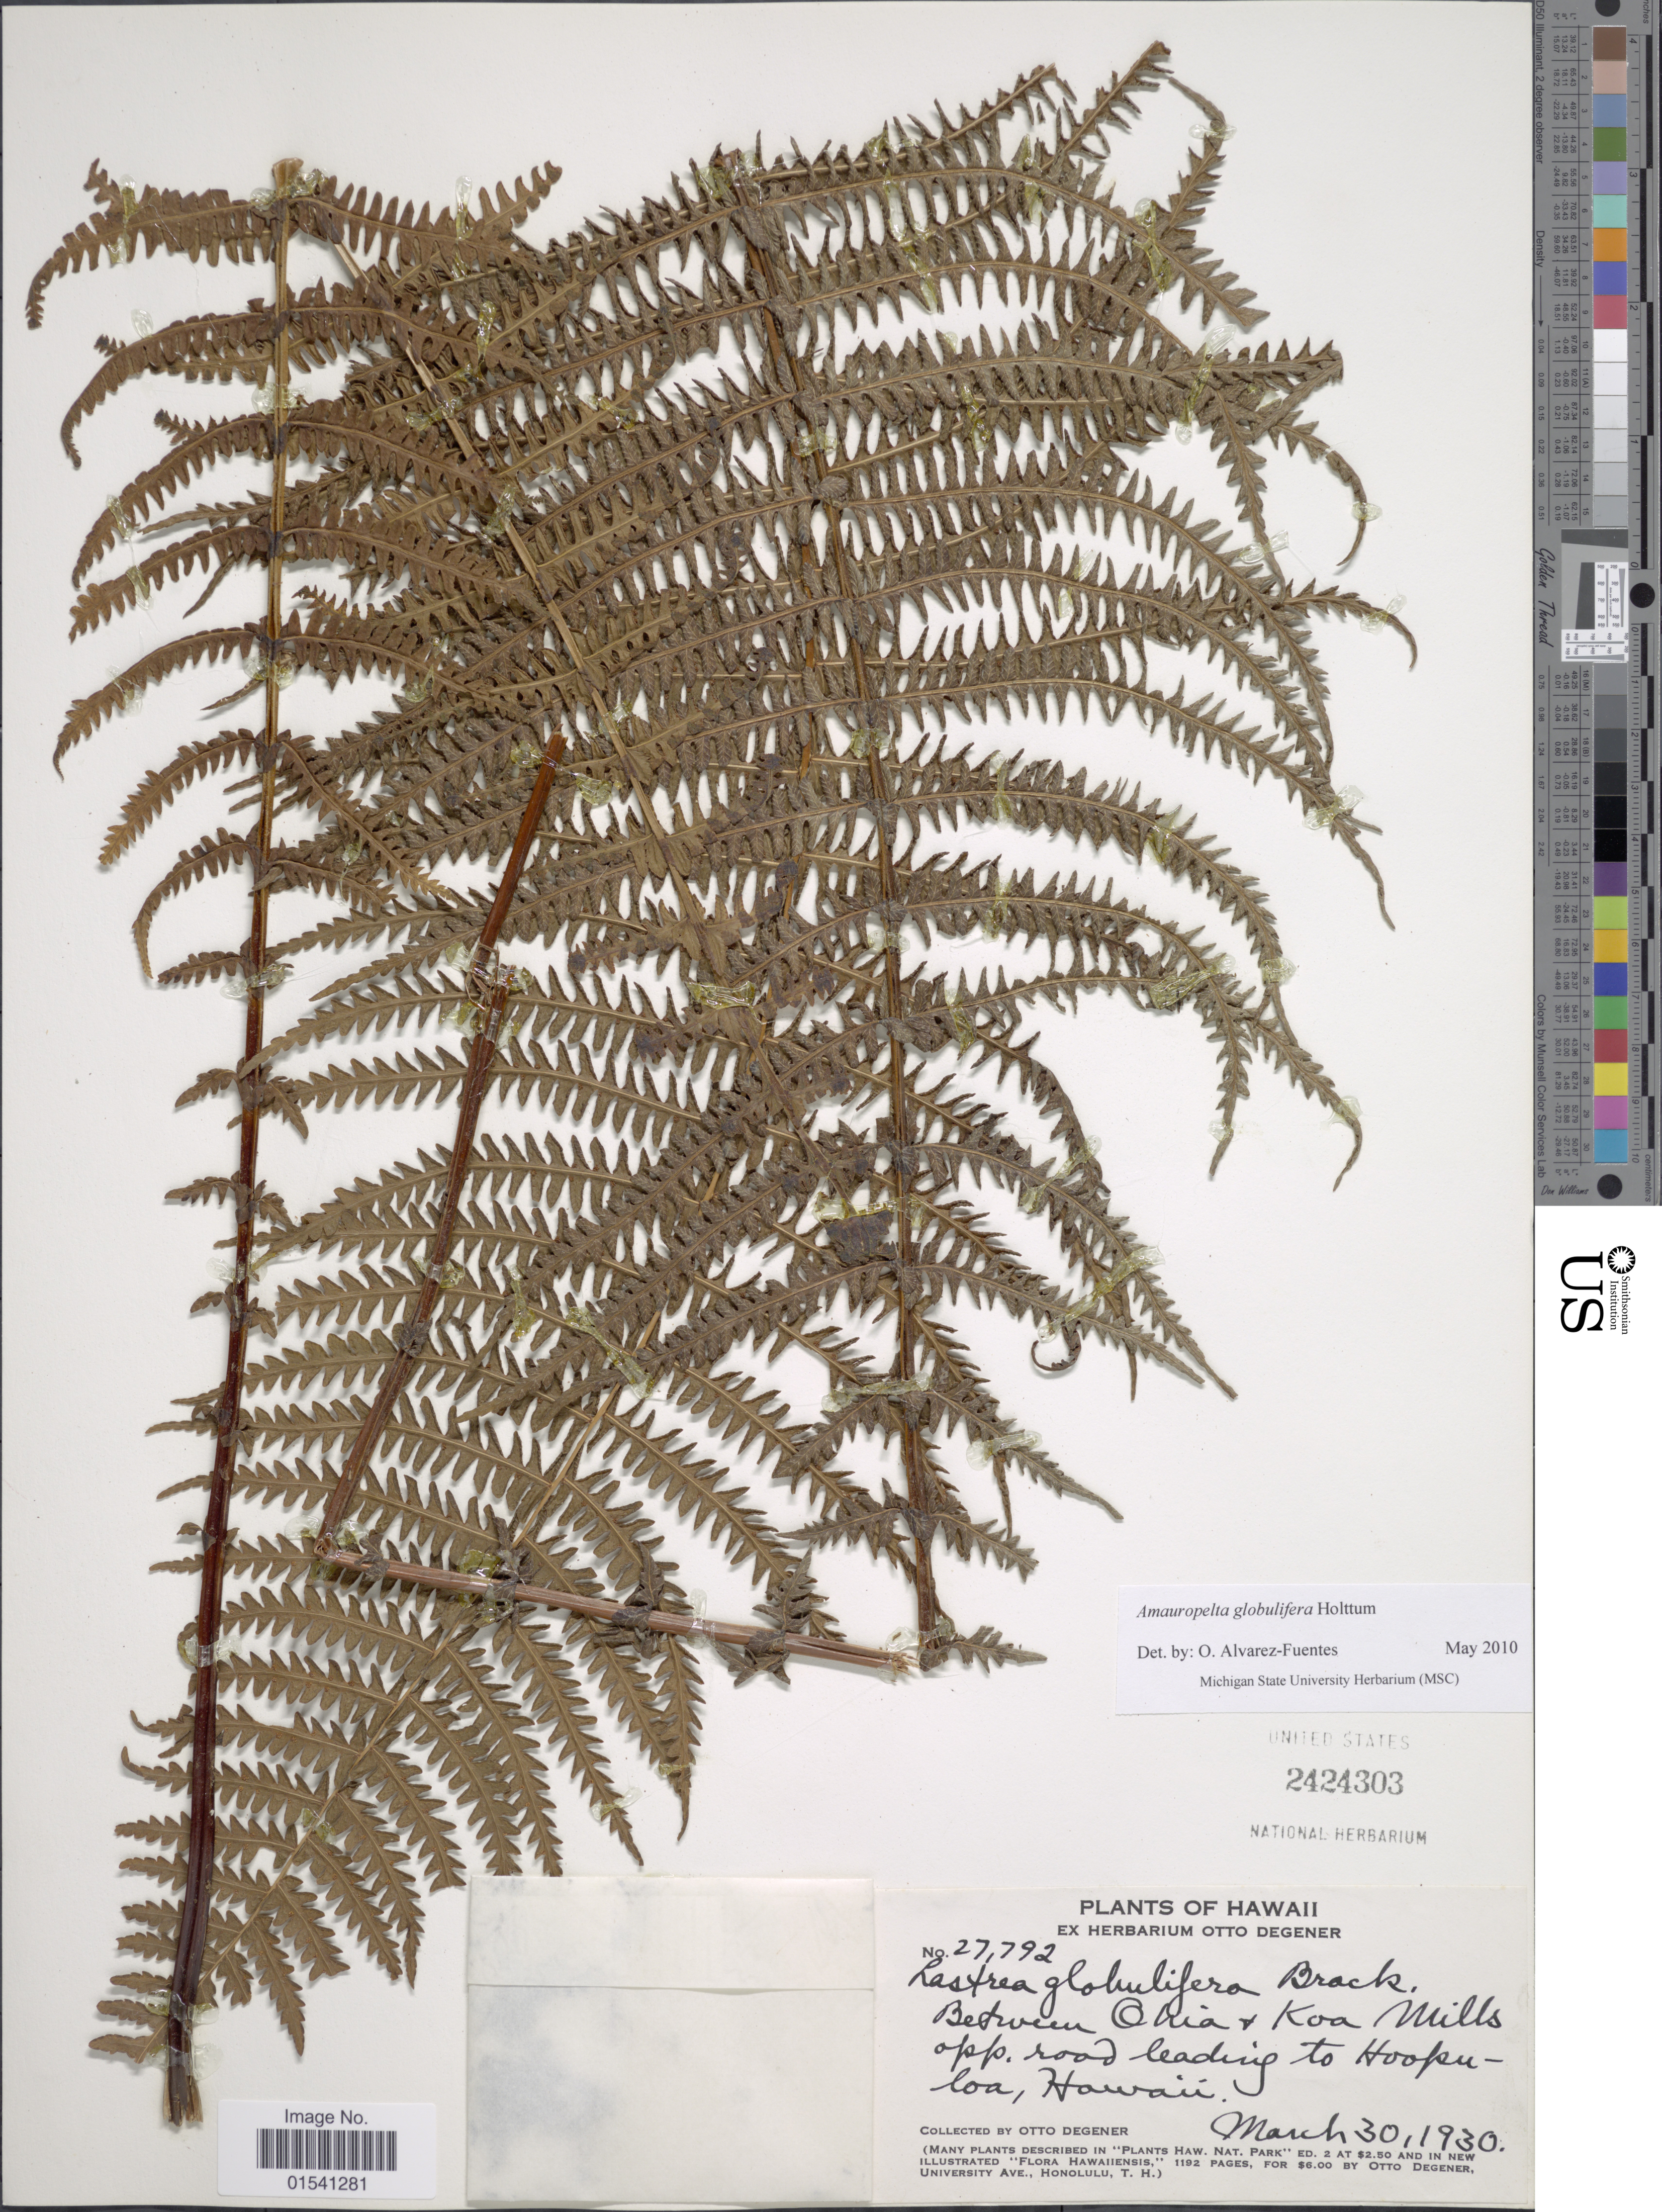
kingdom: Plantae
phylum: Tracheophyta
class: Polypodiopsida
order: Polypodiales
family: Thelypteridaceae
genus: Amauropelta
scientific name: Amauropelta globulifera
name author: (Brack.) Holttum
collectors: O. Degener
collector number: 27792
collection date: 1930-03-30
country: United States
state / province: Hawaii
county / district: Hawaii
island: Hawaii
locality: Between Ohia + Koa Mills opp road leading to Hoopu-loa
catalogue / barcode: US 2424303